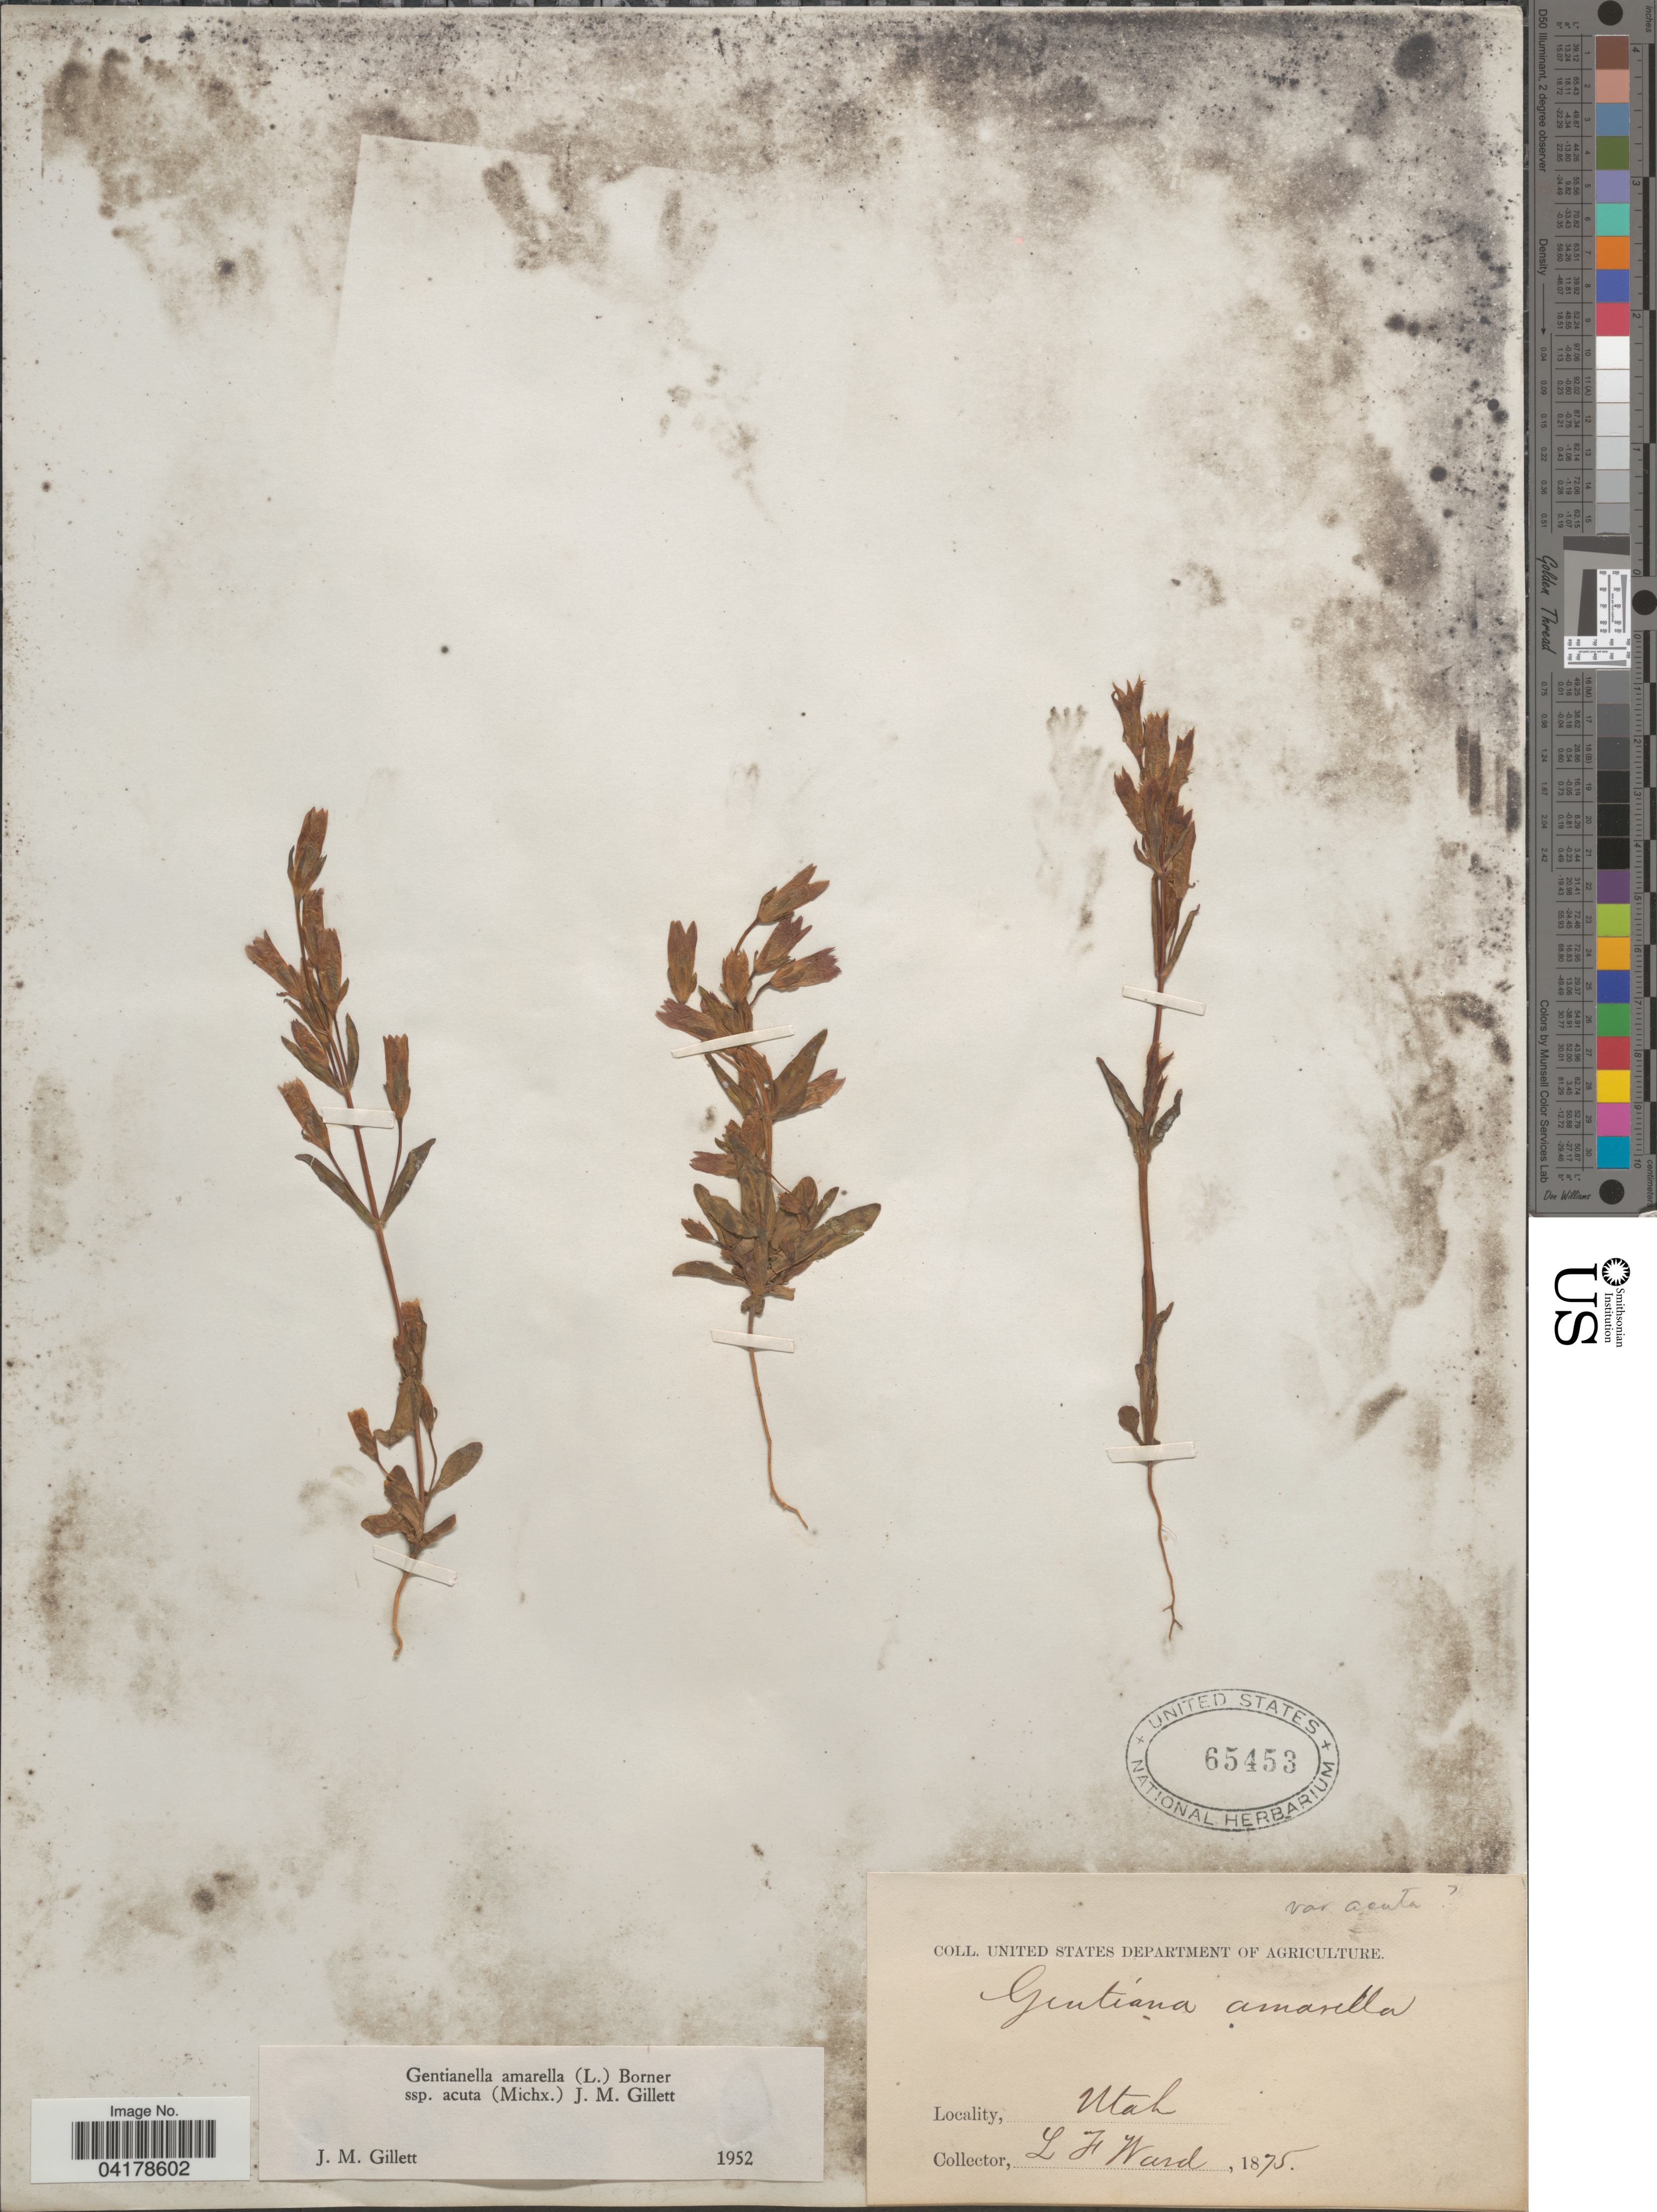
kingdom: Plantae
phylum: Tracheophyta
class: Magnoliopsida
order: Gentianales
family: Gentianaceae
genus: Gentianella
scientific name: Gentianella amarella subsp. acuta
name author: (Michx.) J.M. Gillett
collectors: L. Ward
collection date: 1875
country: United States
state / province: Utah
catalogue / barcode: US 65453